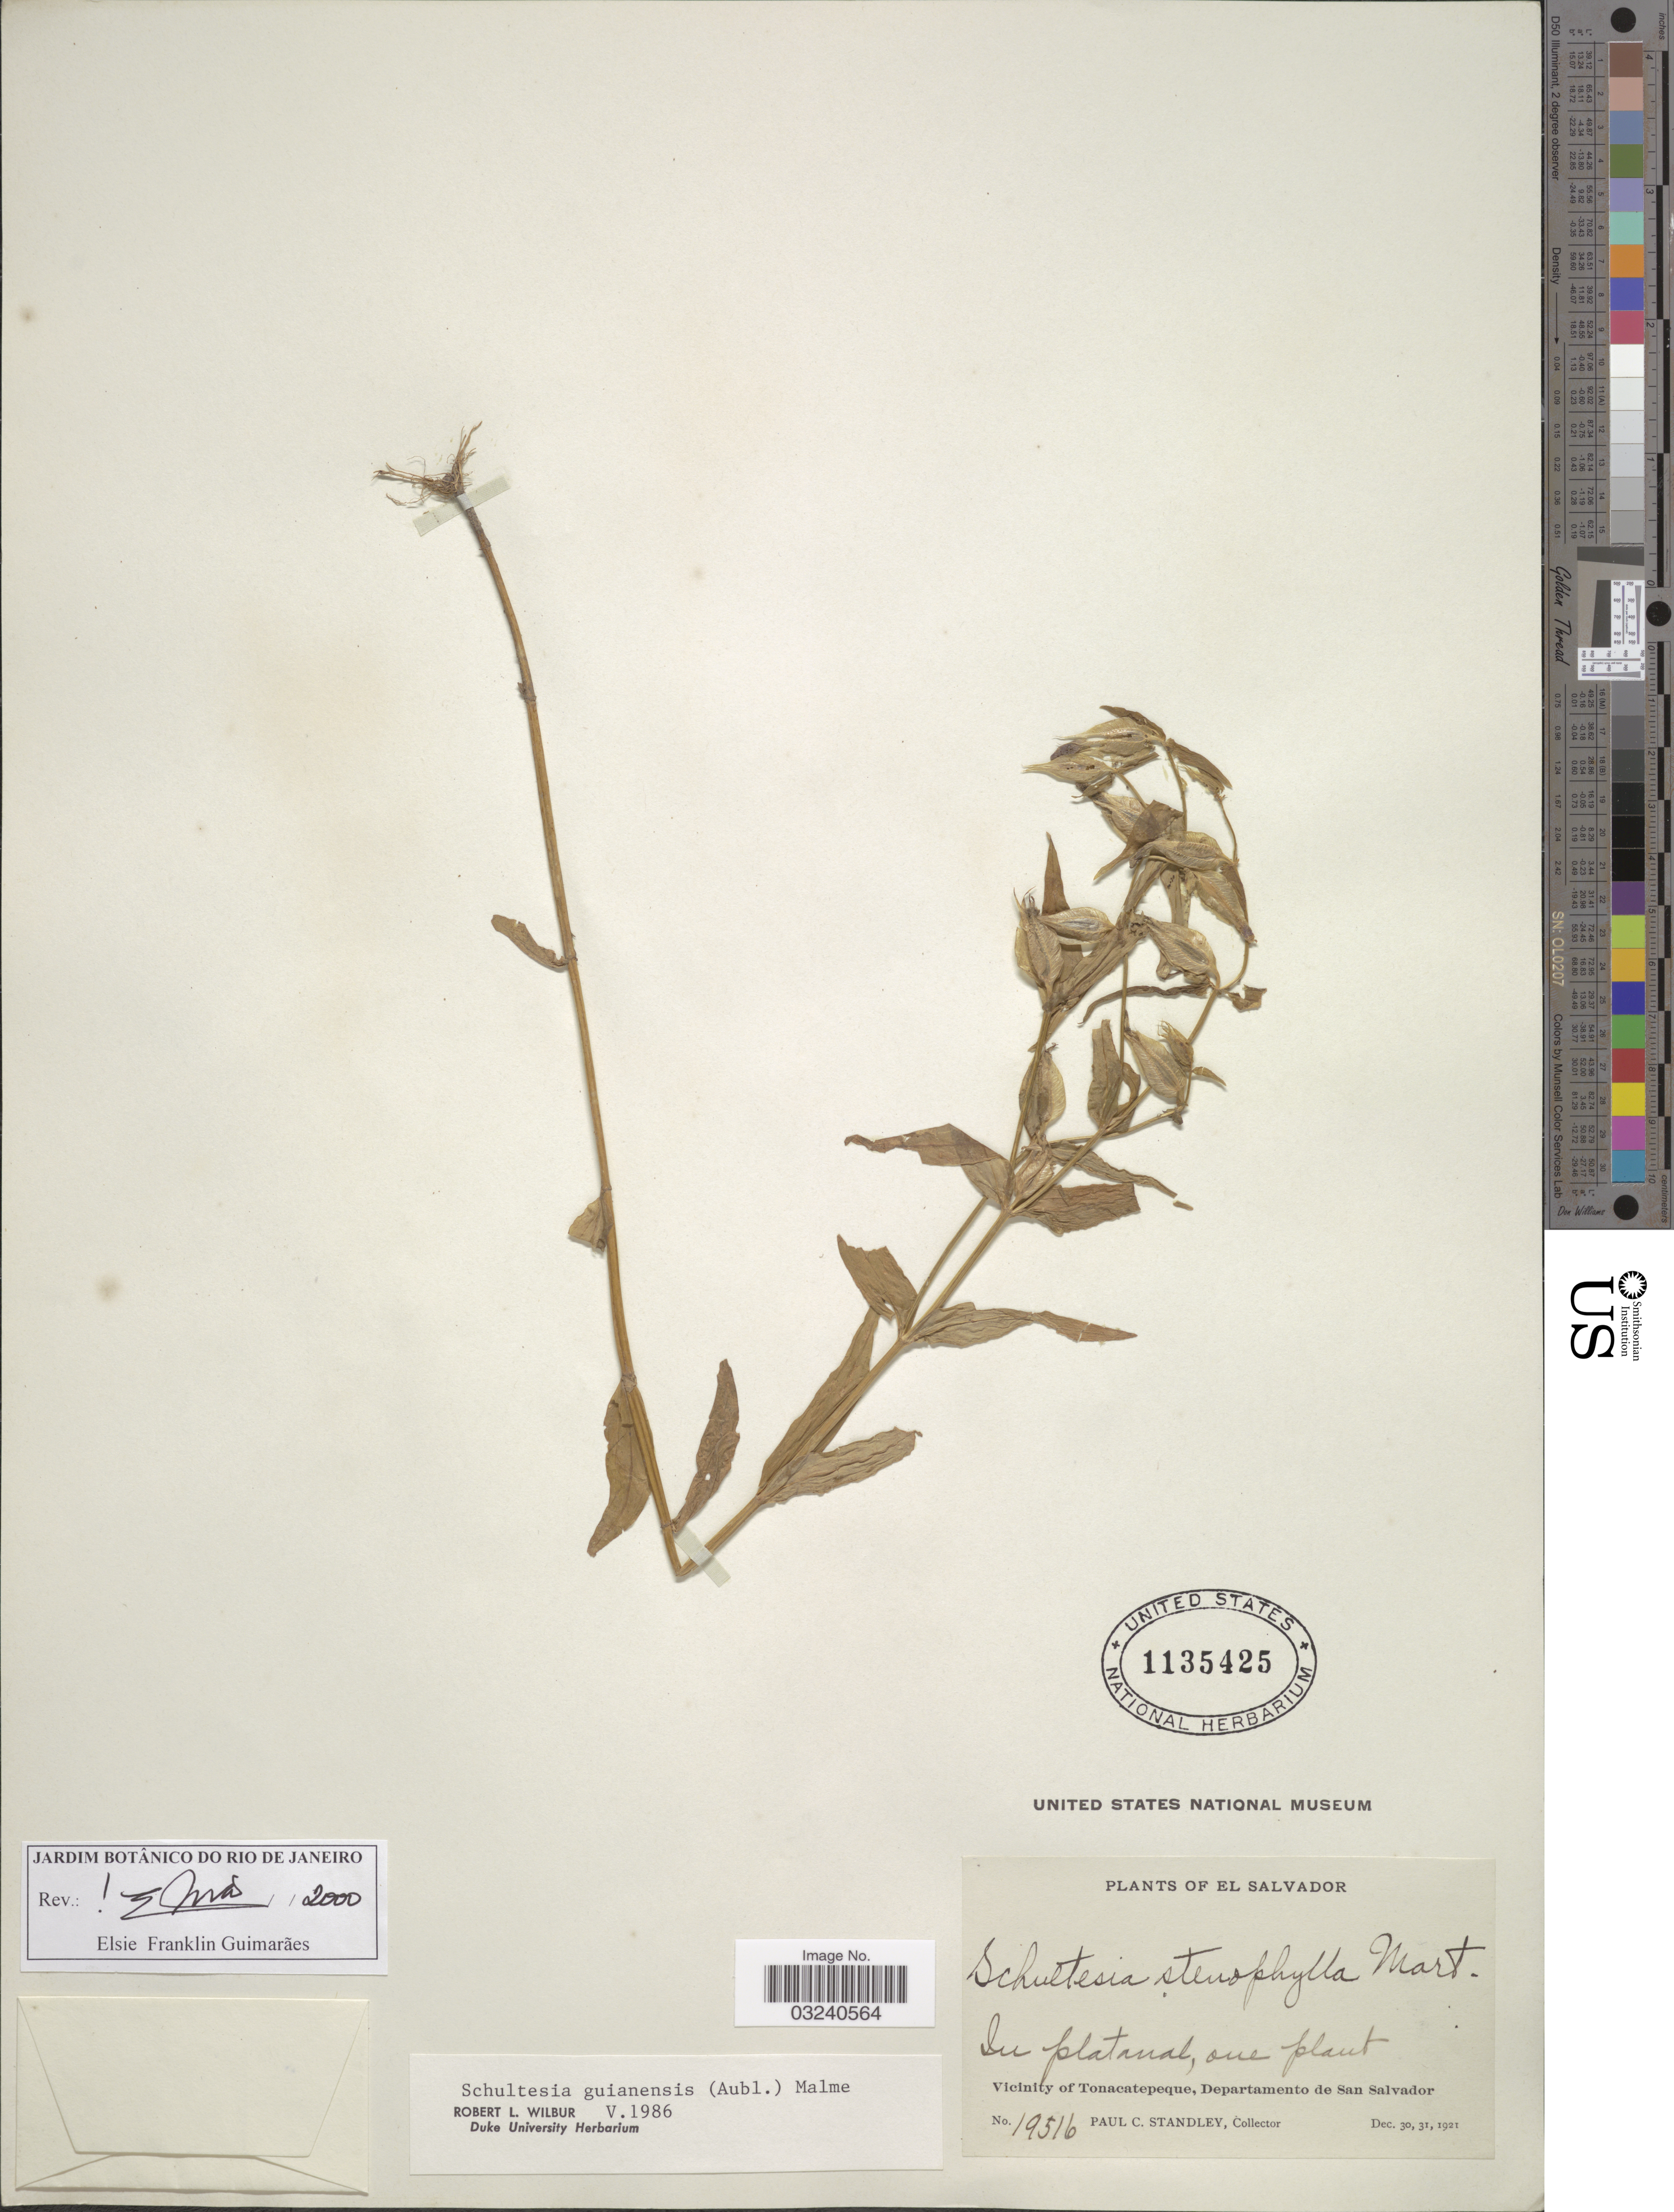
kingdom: Plantae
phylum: Tracheophyta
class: Magnoliopsida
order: Gentianales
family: Gentianaceae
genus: Schultesia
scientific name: Schultesia guianensis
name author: (Aubl.) Malme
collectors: P. C. Standley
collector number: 19516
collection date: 1921-12-30/1921-12-31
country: El Salvador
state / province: San Salvador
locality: Vicinity of Tonacatepeque, Departamento de San Salvador.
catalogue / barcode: US 1135425